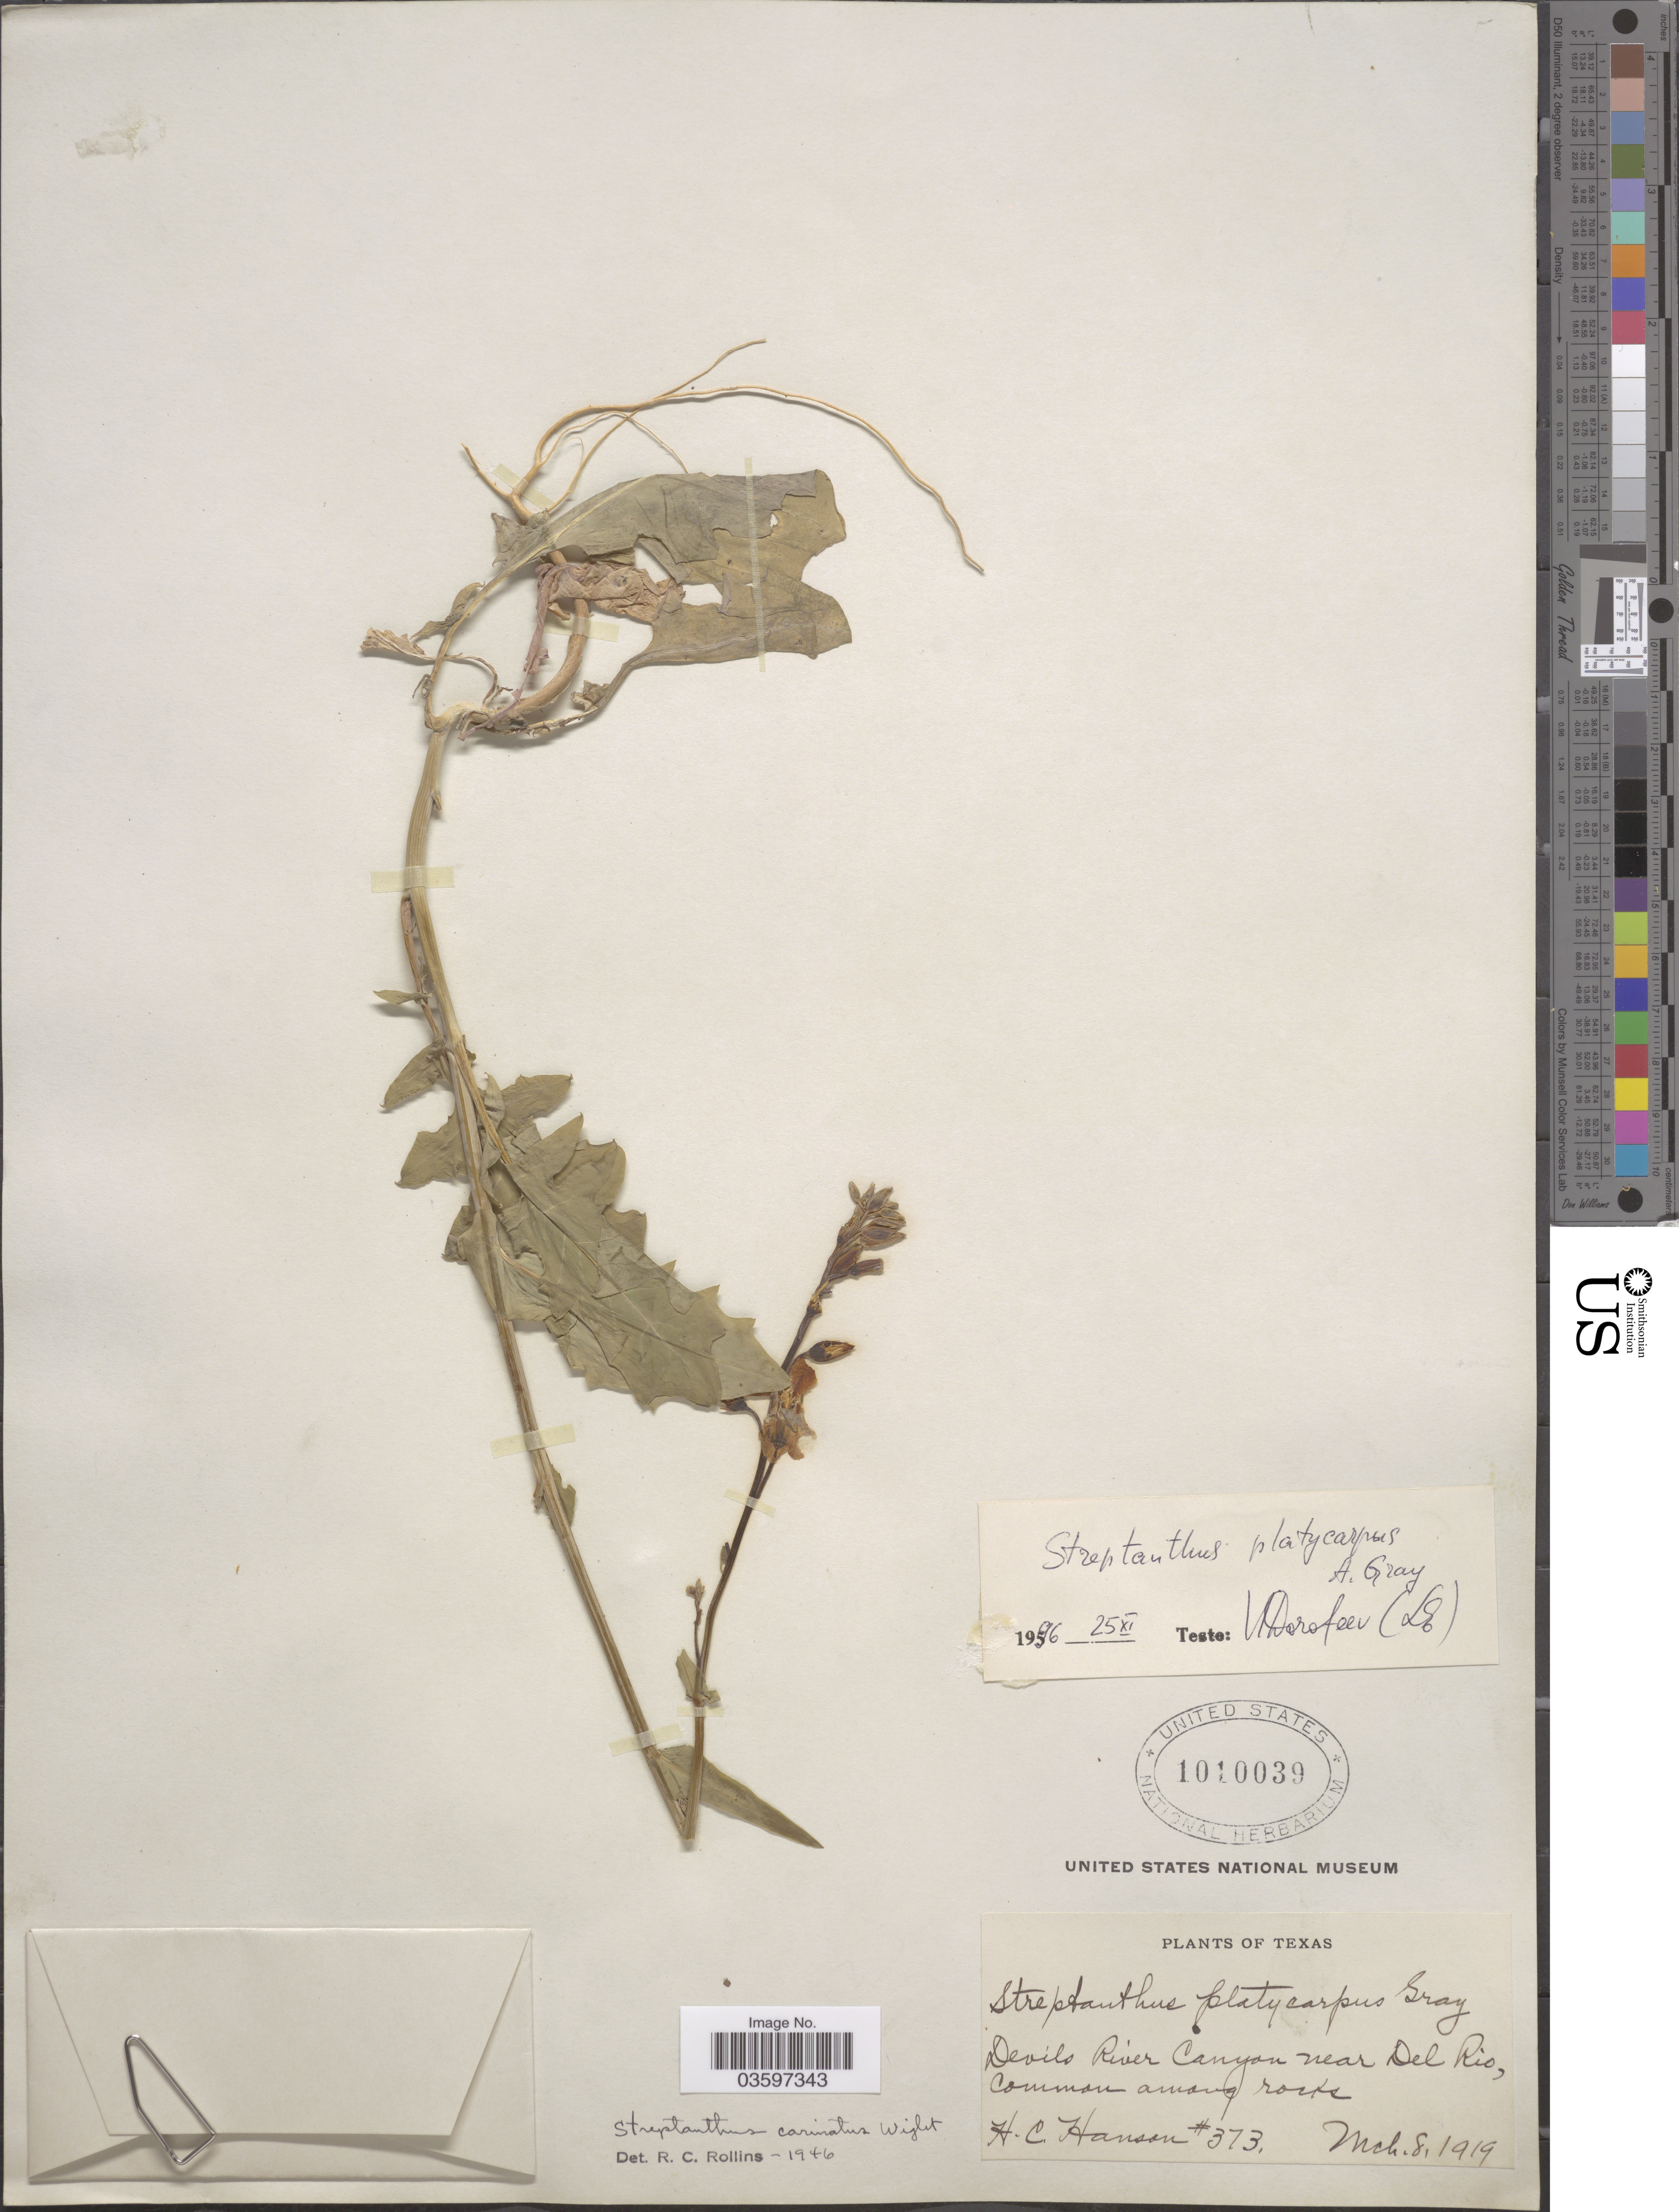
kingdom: Plantae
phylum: Tracheophyta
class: Magnoliopsida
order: Brassicales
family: Brassicaceae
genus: Streptanthus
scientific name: Streptanthus barbiger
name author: Greene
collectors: H. Hanson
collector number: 373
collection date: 1919-03-08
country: United States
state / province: Texas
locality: Devils River Canyon near Del Rio.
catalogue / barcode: US 1010039